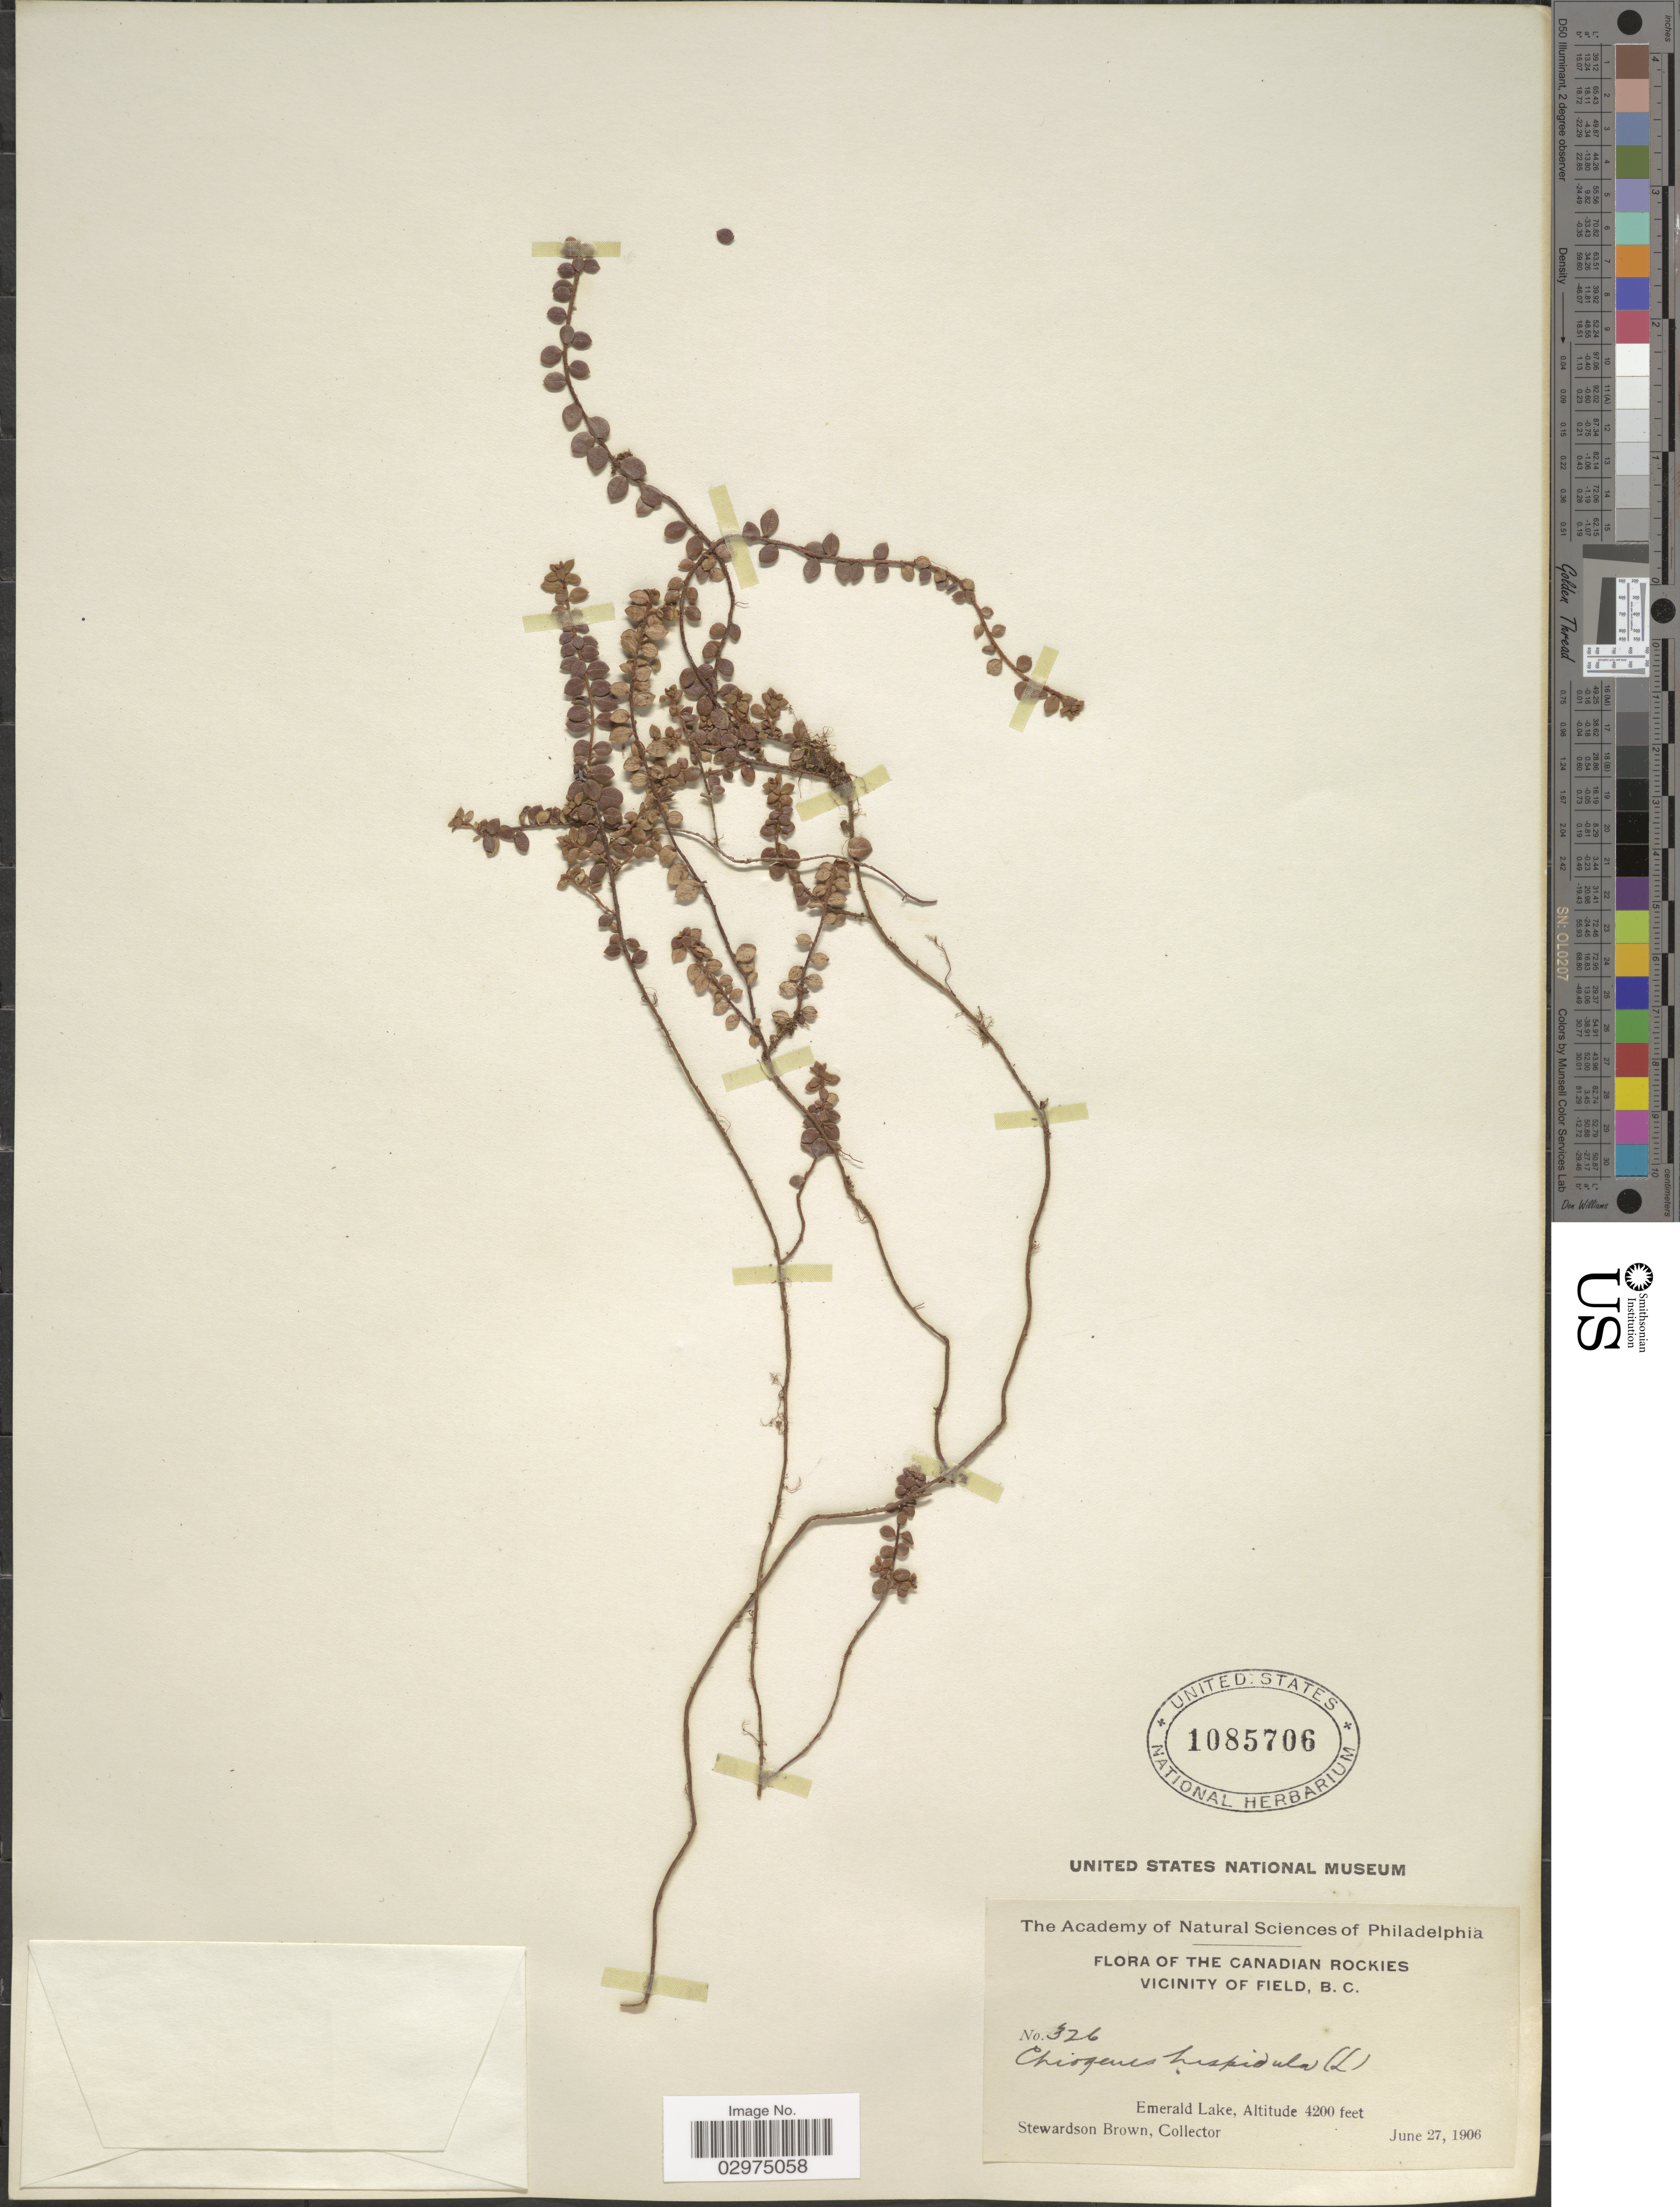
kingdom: Plantae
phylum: Tracheophyta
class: Magnoliopsida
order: Ericales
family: Ericaceae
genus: Gaultheria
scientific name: Gaultheria hispidula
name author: (L.) Muhl. ex Bigelow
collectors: S. Brown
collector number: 326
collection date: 1906-06-27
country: Canada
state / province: British Columbia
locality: The Canadian Rockies. Vicinity of Field. Emerald Lake.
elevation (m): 1280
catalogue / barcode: US 1085706